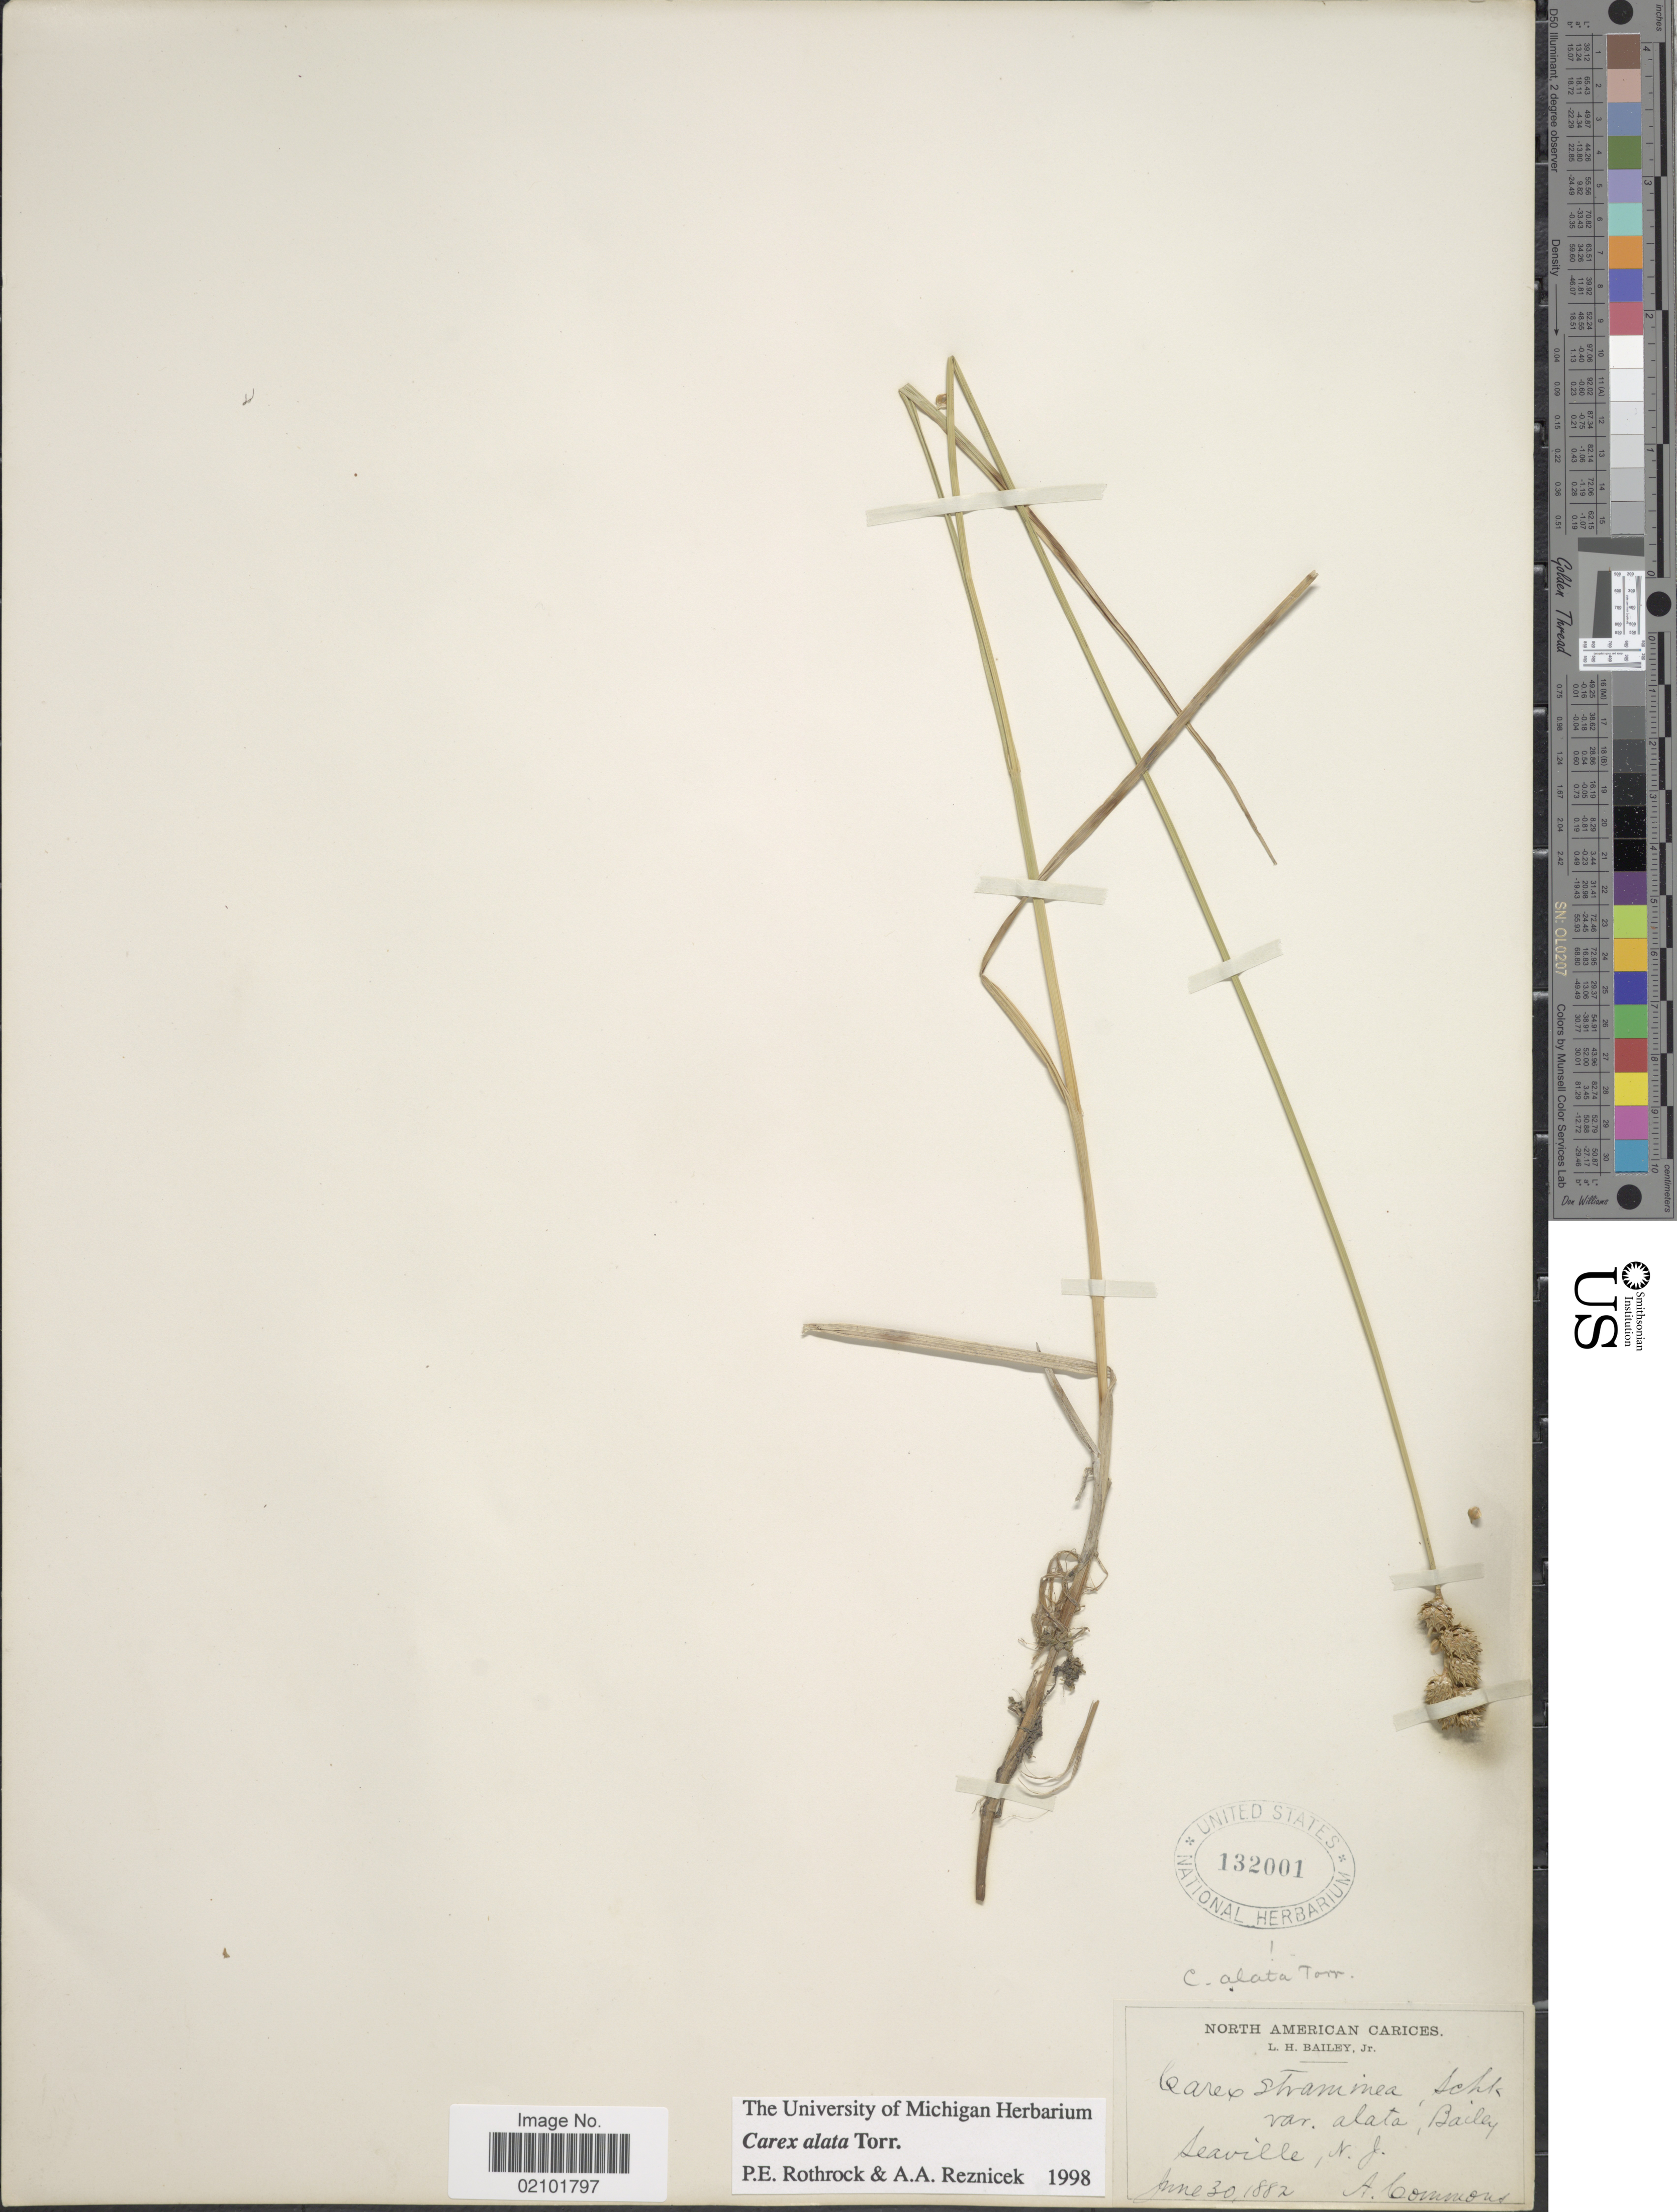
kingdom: Plantae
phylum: Tracheophyta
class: Liliopsida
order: Poales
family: Cyperaceae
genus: Carex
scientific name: Carex alata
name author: Torr.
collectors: A. Commons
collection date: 1882-06-30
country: United States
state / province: New Jersey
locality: Seaville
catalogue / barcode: US 132001